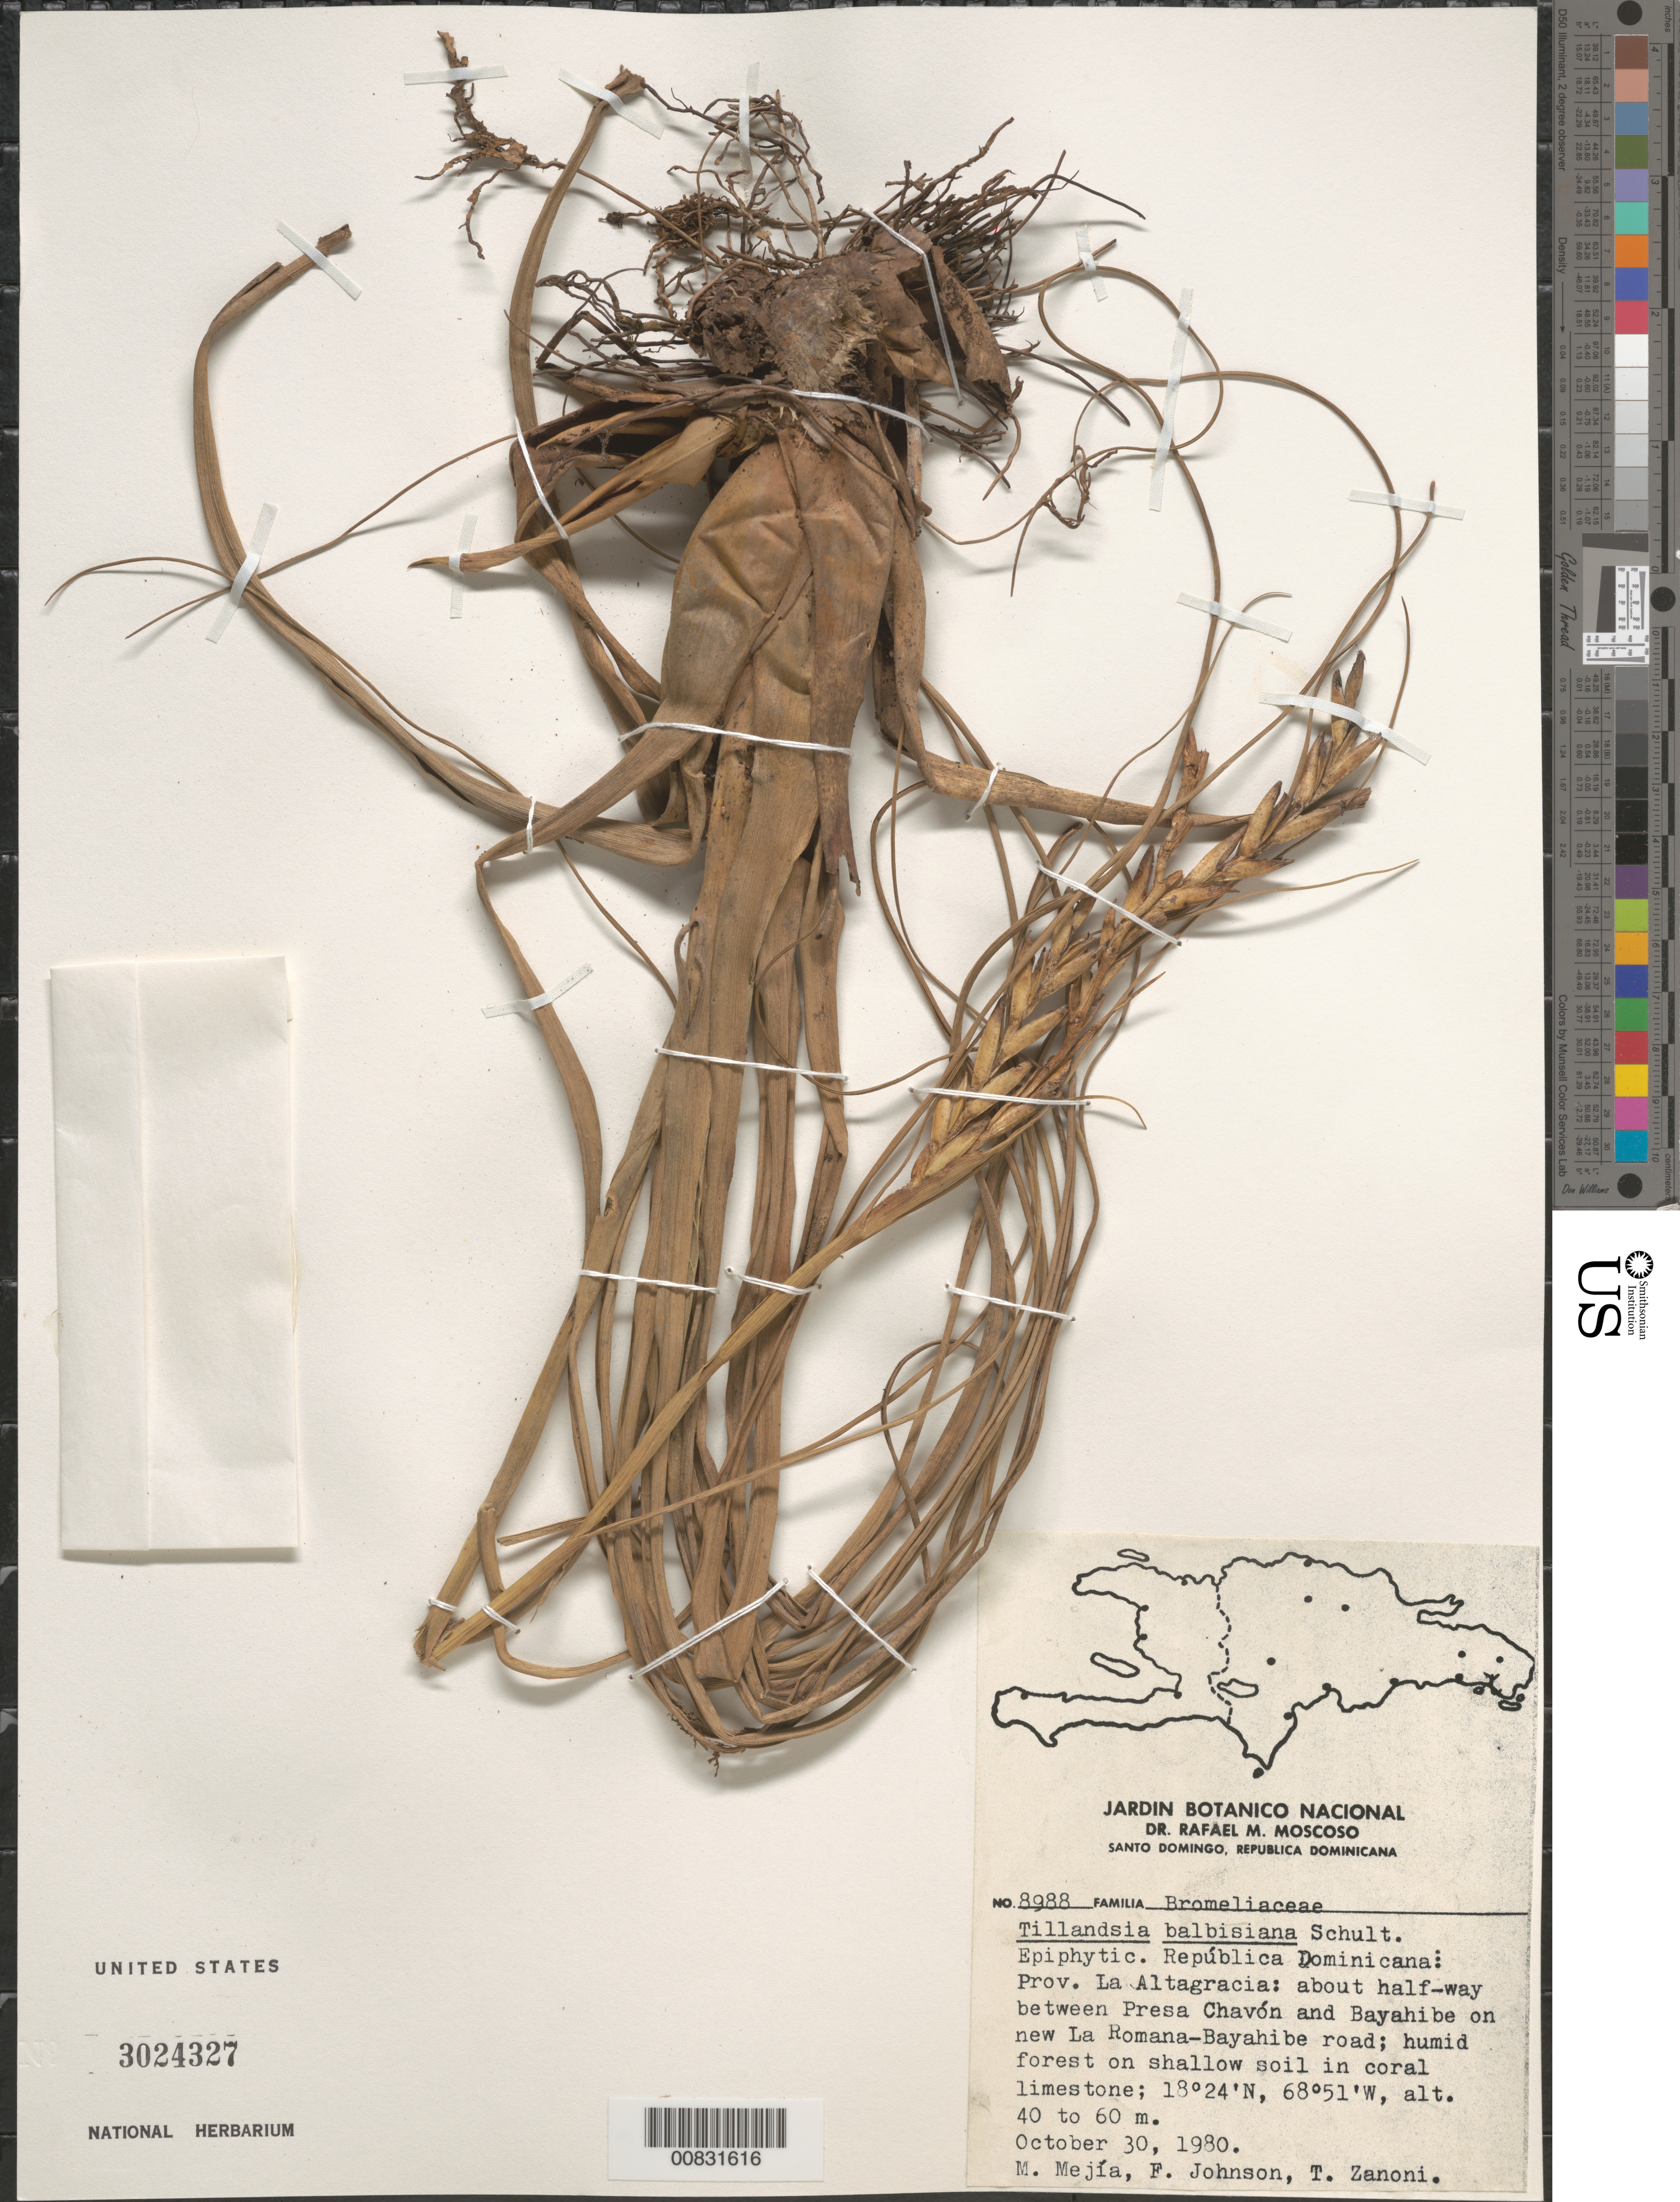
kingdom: Plantae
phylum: Tracheophyta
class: Liliopsida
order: Poales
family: Bromeliaceae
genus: Tillandsia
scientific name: Tillandsia balbisiana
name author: Schult. f.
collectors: M. Mejia, F. Johnson & T. A. Zanoni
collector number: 8988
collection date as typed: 30 Oct 1980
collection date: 1980-10-30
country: Dominican Republic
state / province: La Altagracia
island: Hispaniola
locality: About half-way between Presa Chavón and Bayahibe on new La Romana-Bayahibe road.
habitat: Humid forest on shallow soil in coral limestone.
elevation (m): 40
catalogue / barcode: US 3024327